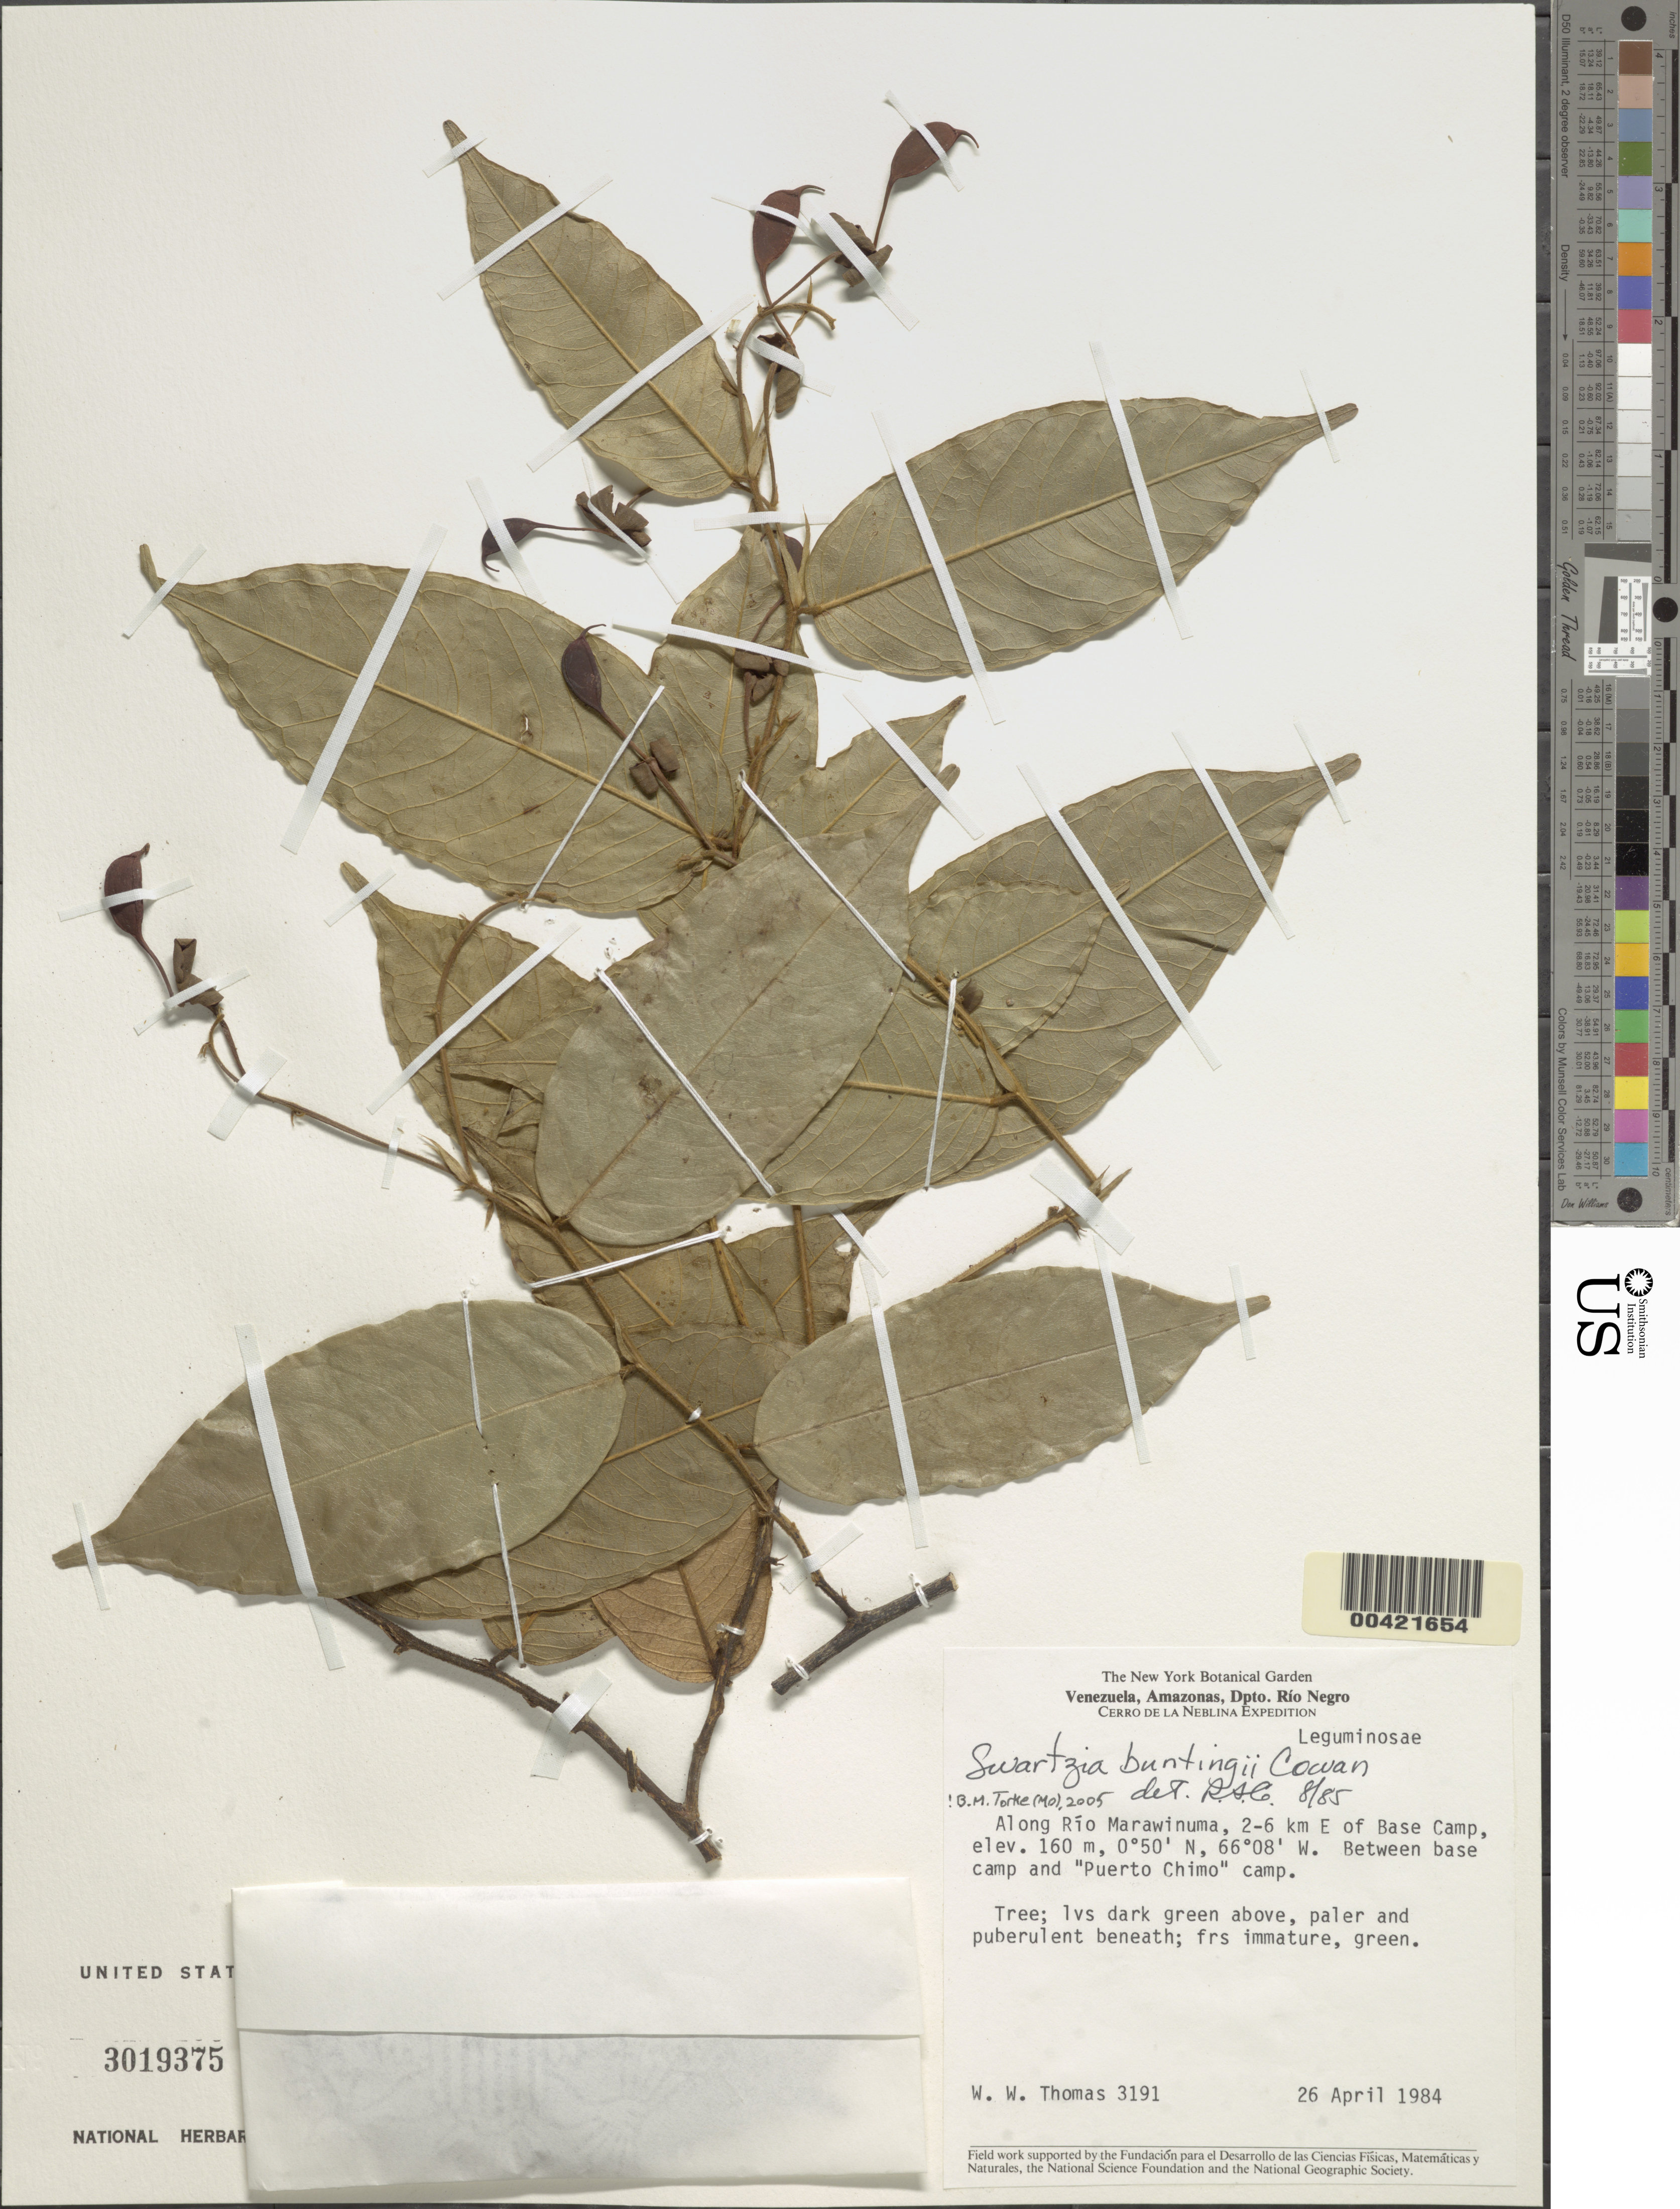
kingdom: Plantae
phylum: Tracheophyta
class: Magnoliopsida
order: Fabales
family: Fabaceae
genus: Swartzia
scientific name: Swartzia buntingii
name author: R.S. Cowan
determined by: Cowan, R. S.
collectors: W. W. Thomas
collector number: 3191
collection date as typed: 26 Apr 1984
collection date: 1984-04-26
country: Venezuela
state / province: Amazonas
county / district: Rio Negro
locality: Rio mawarinuma, along; 2-6 km e of base camp; cerro neblina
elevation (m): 150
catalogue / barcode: US 3019375